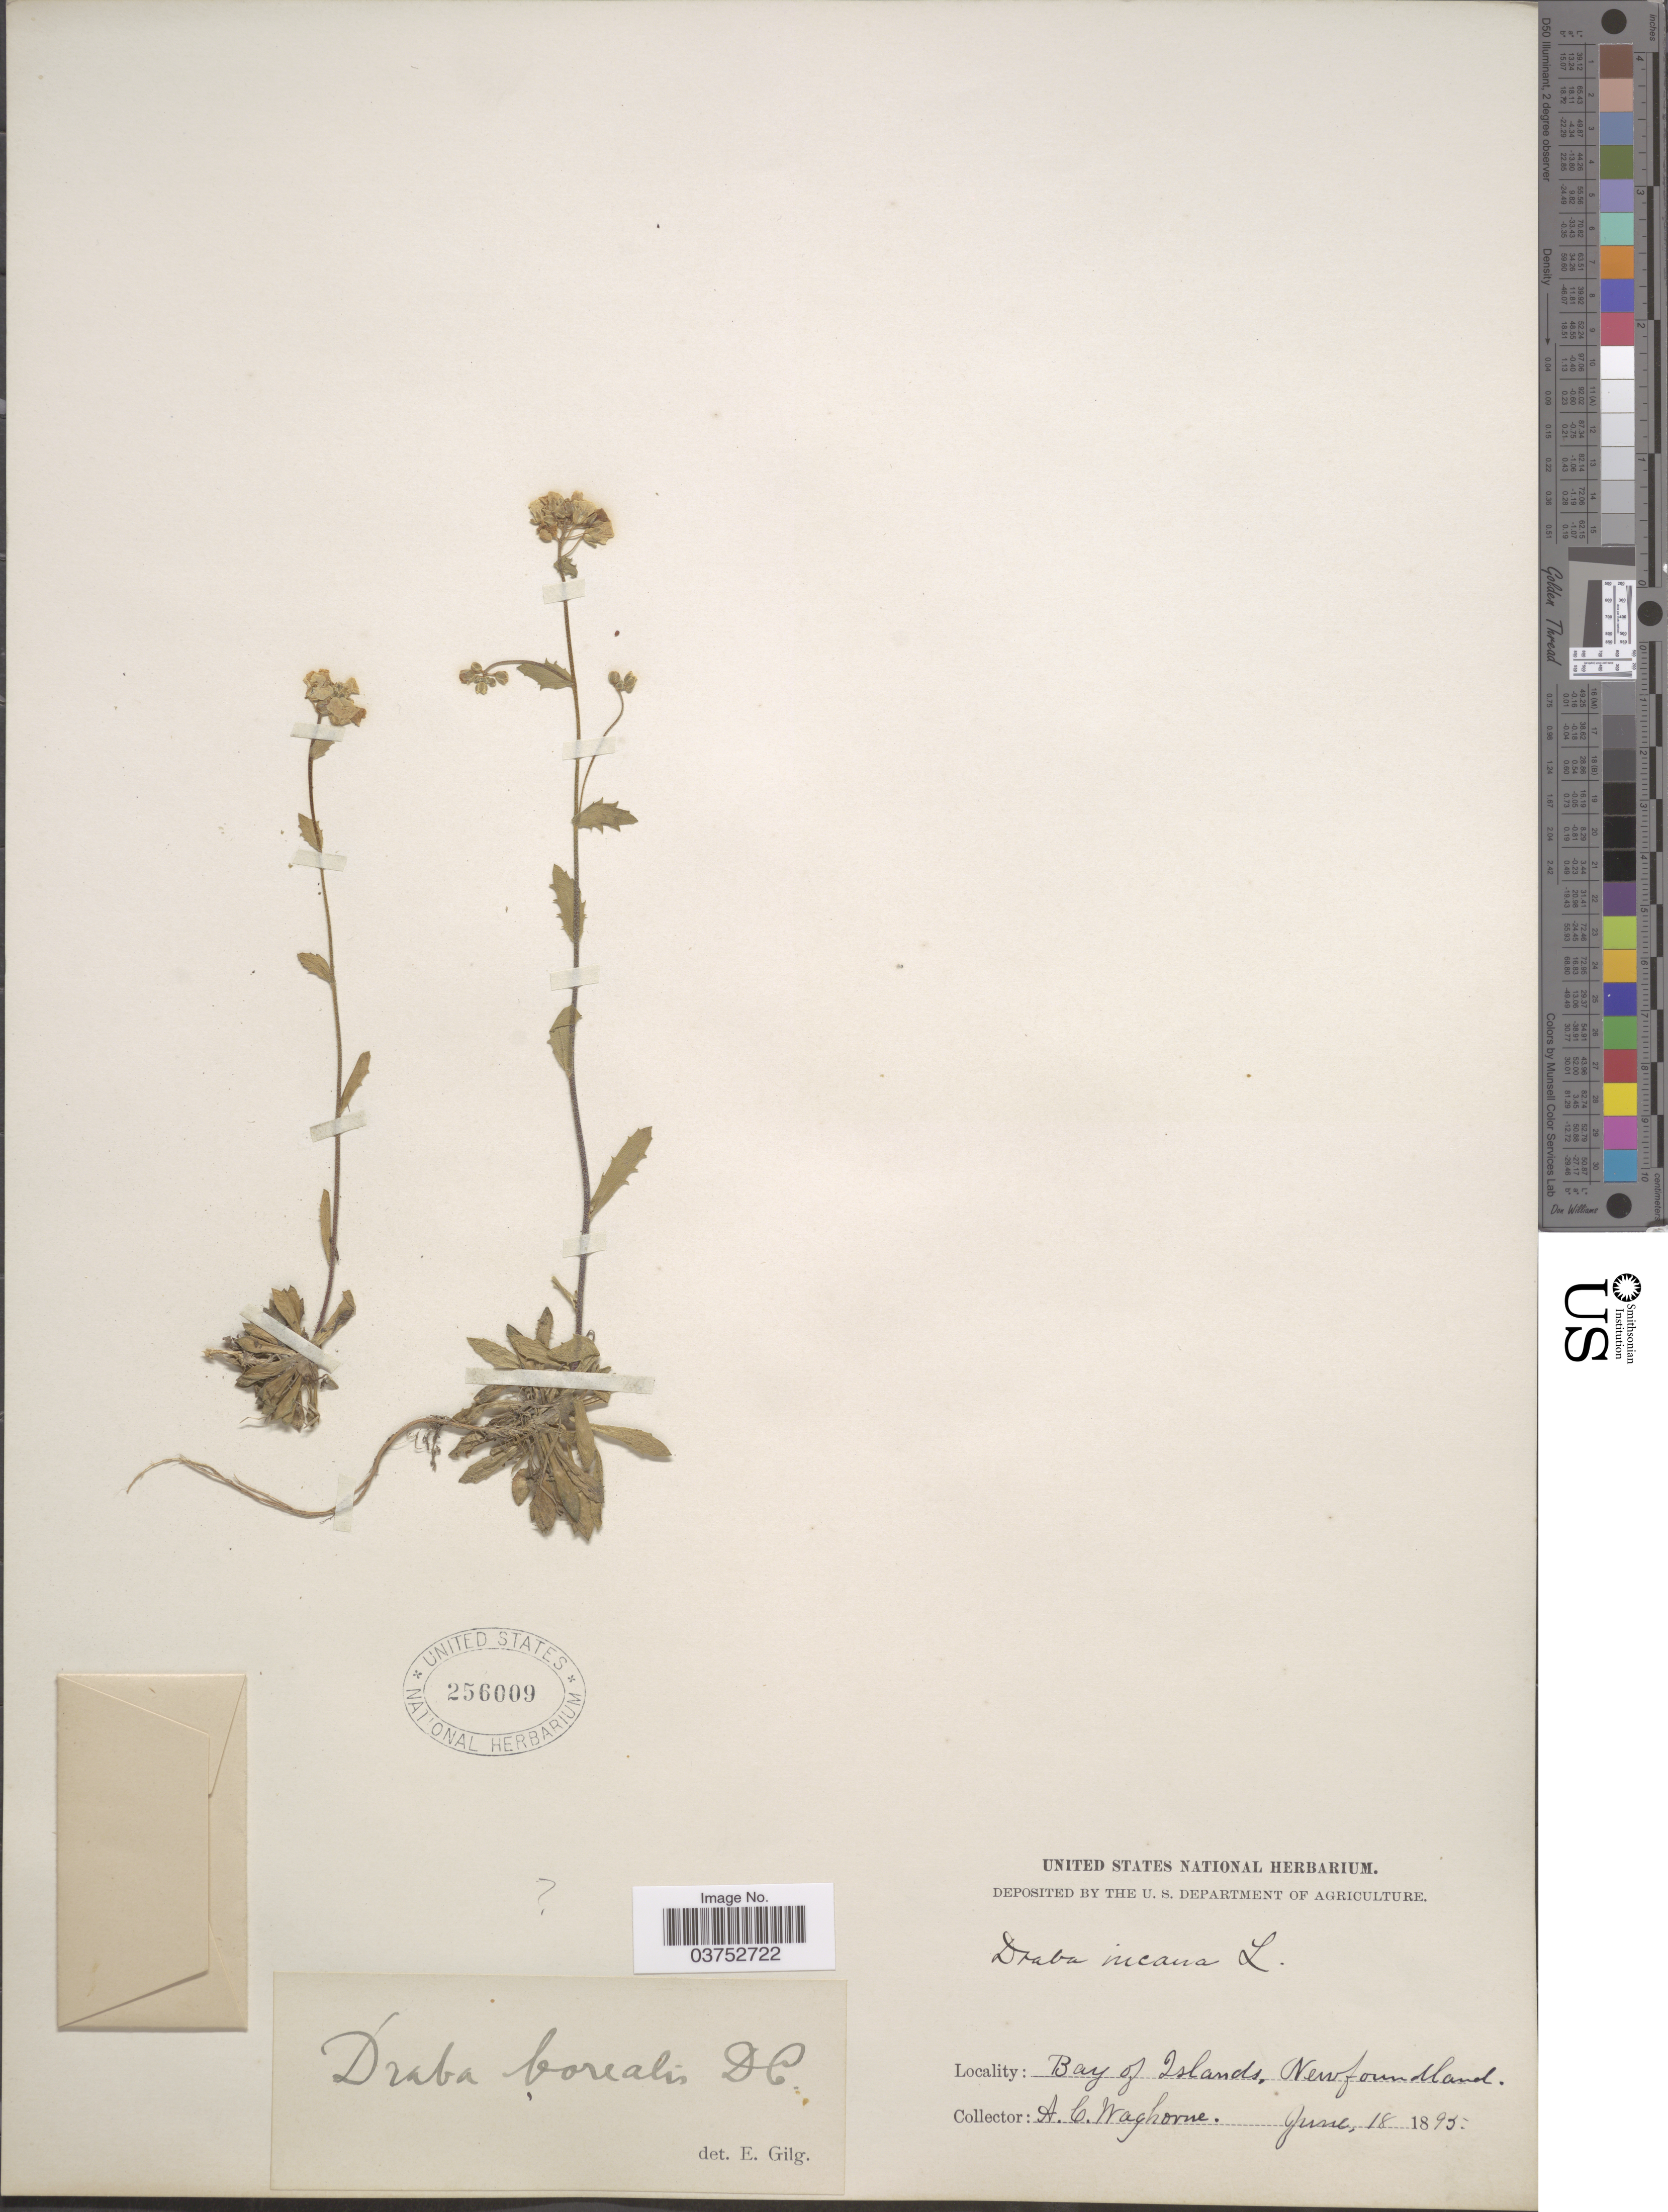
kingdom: Plantae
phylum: Tracheophyta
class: Magnoliopsida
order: Brassicales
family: Brassicaceae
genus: Draba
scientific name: Draba sp.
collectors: A. Waghorne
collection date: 1895-06-18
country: Canada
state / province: Newfoundland and Labrador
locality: Bay of Islands.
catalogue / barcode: US 256009